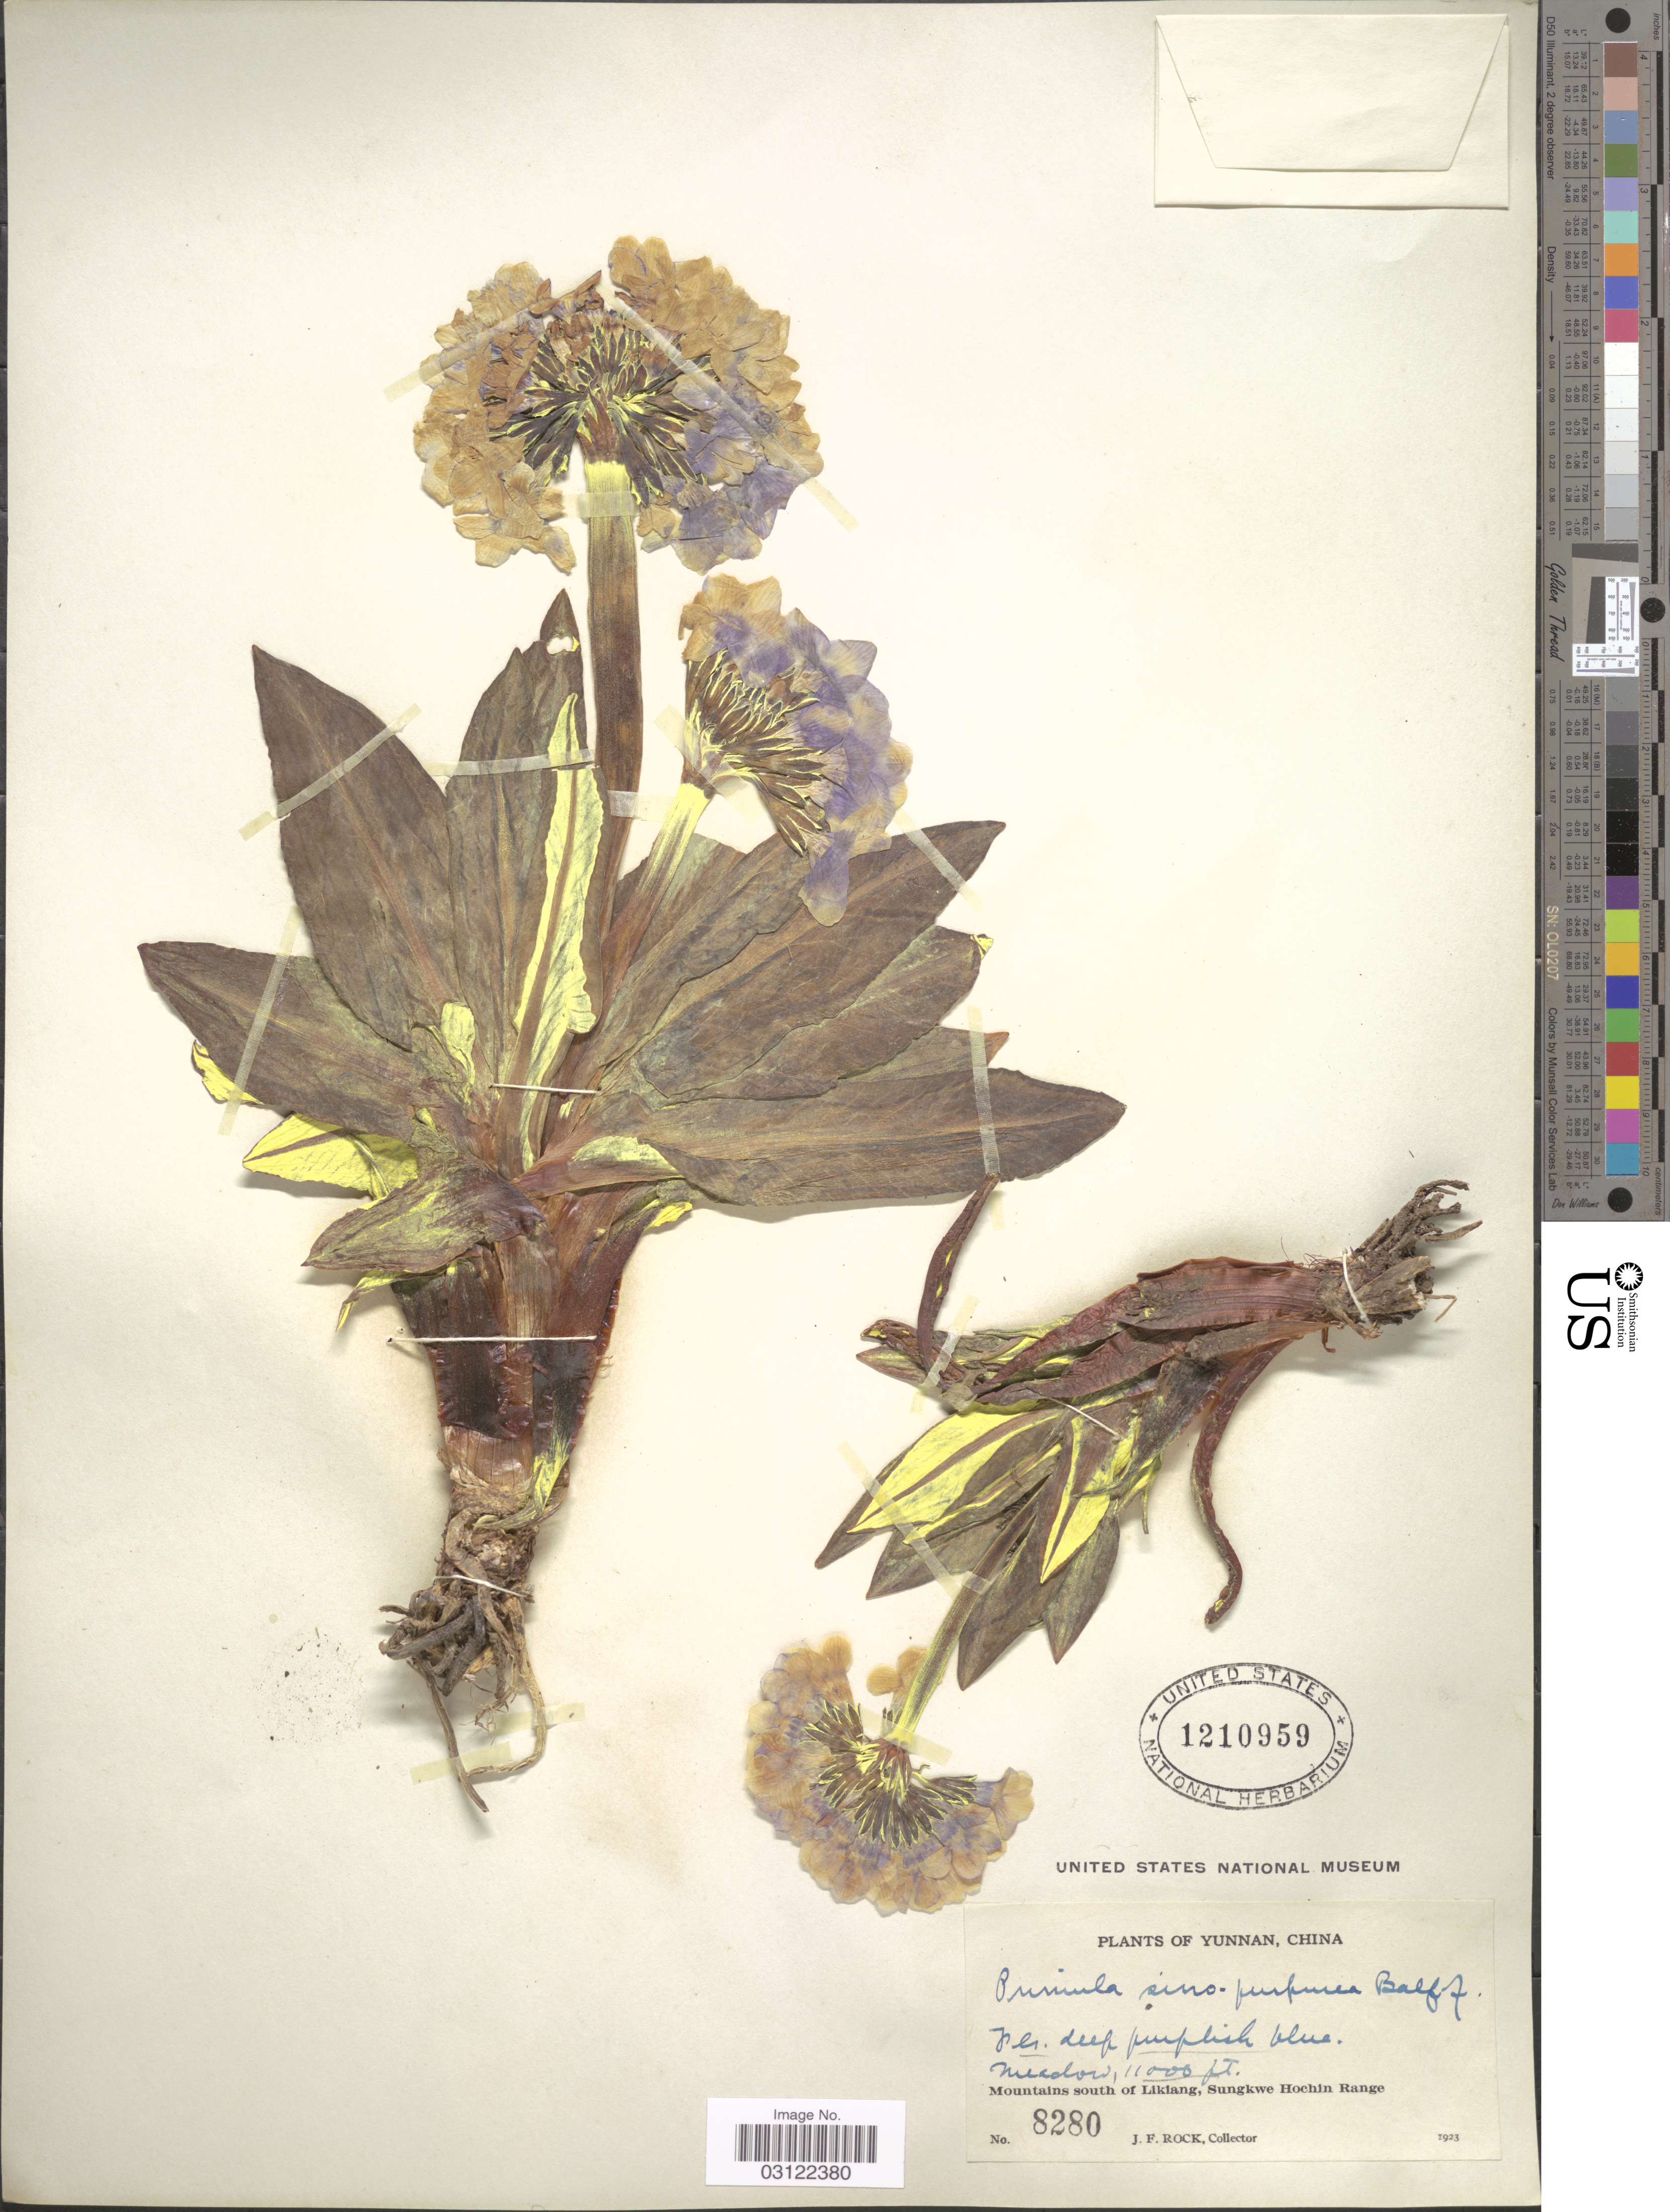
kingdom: Plantae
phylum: Tracheophyta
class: Magnoliopsida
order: Ericales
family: Primulaceae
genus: Primula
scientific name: Primula sinopurpurea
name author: Balf. f. ex Hutch.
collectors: J. Rock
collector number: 8280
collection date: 1923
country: China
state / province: Yunnan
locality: Mountains south of Likiang, Sungkwe Hochin Range.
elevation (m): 3353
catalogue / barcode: US 1210959